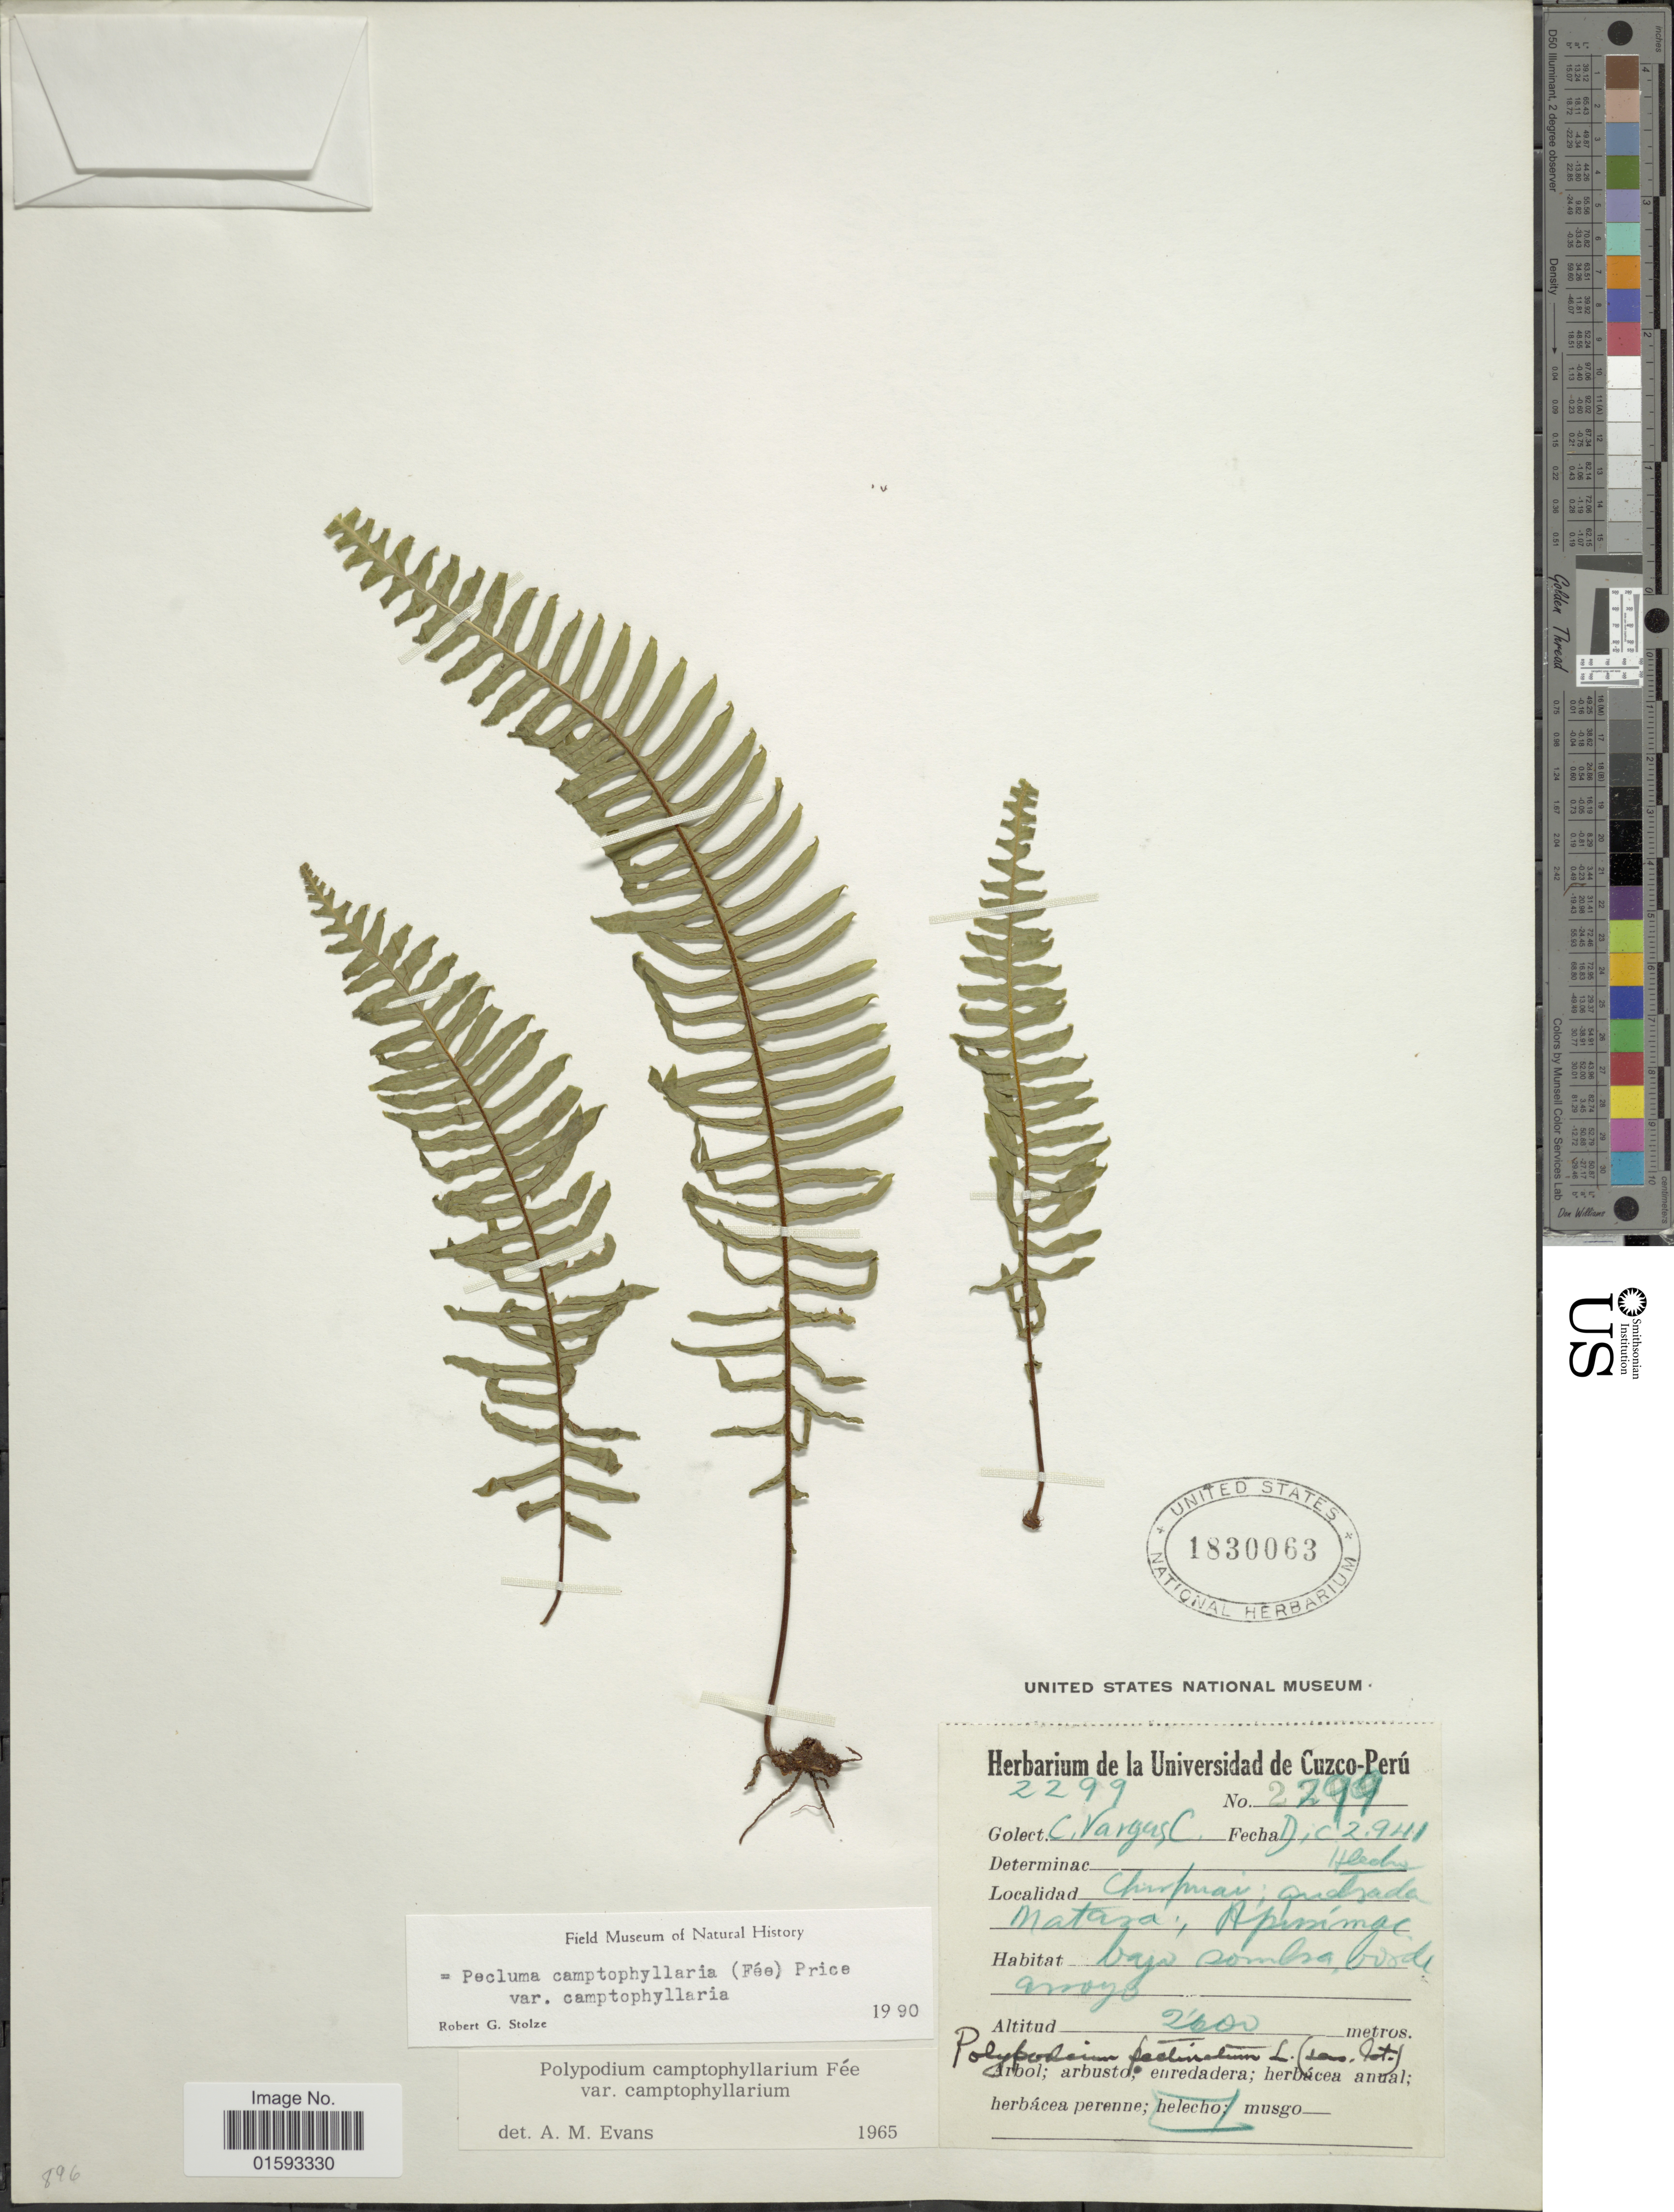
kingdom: Plantae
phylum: Tracheophyta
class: Polypodiopsida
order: Polypodiales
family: Polypodiaceae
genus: Pecluma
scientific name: Pecluma camptophyllaria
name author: (Fée) M.G. Price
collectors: C. Vargas Calderón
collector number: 2299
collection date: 1941-12-02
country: Peru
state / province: Apurímac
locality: Chirumbia; Quebrada Matara; Apurimac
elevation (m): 2000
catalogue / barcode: US 1830063